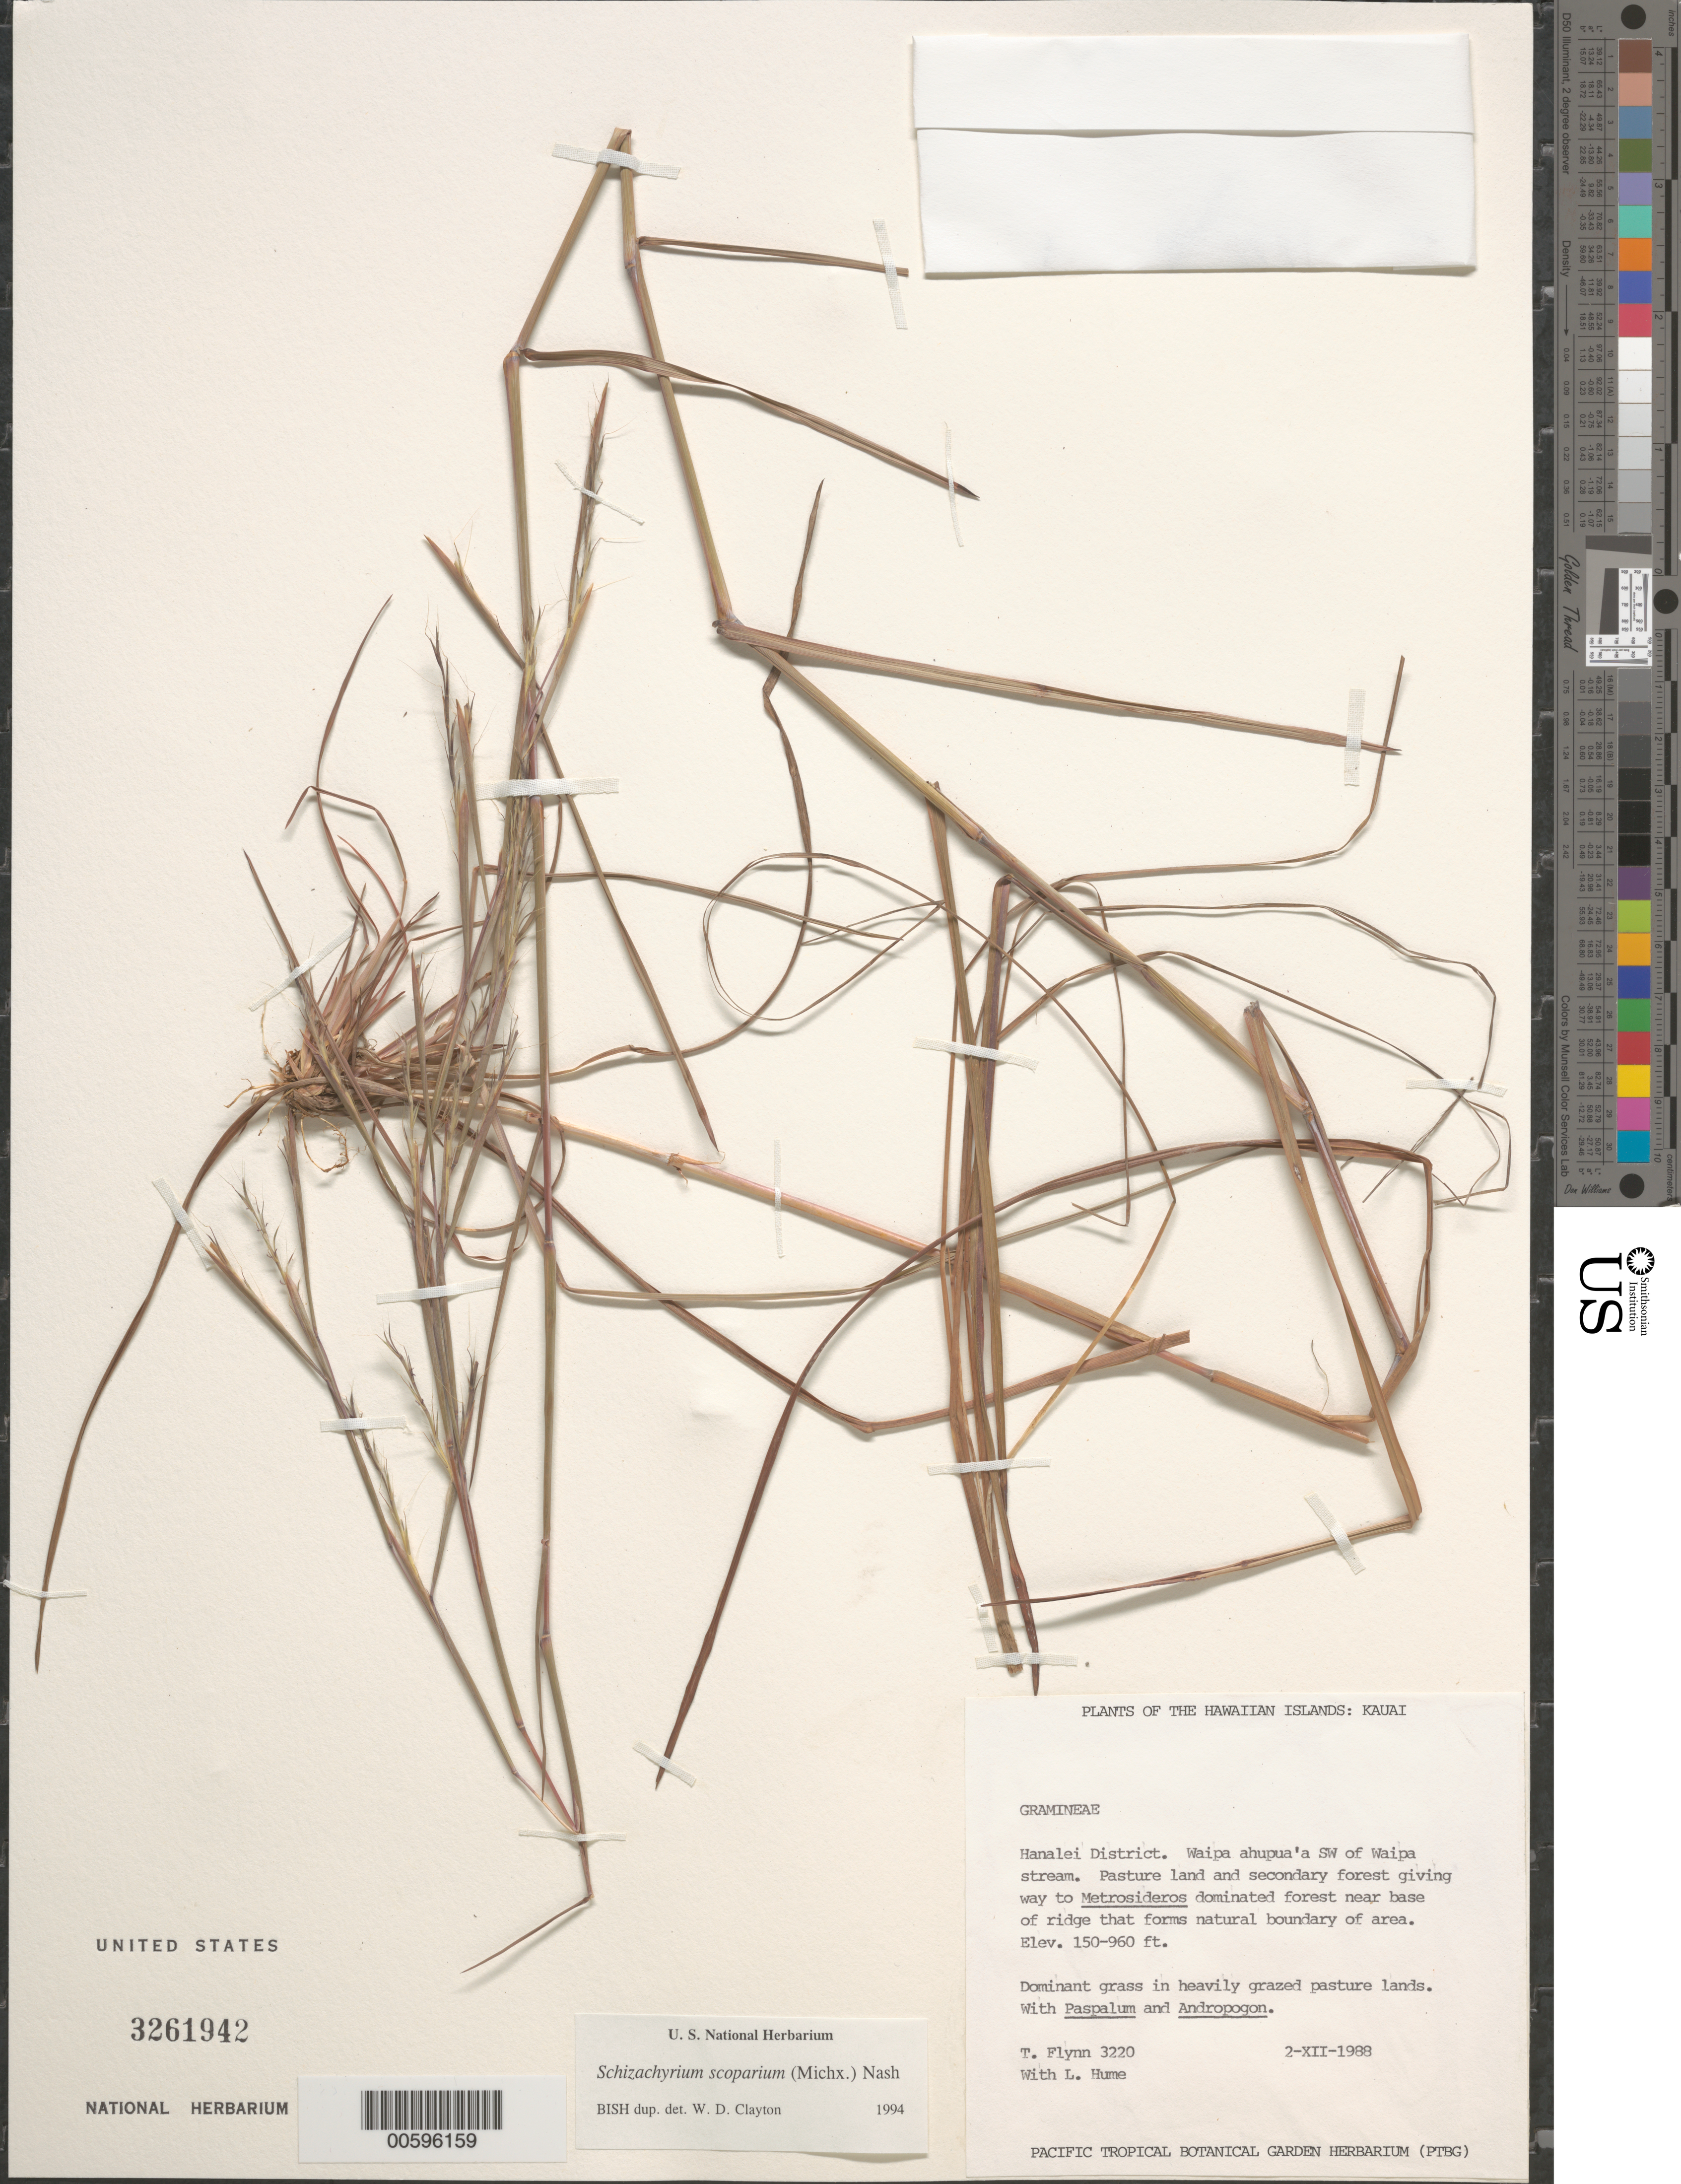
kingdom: Plantae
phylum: Tracheophyta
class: Liliopsida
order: Poales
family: Poaceae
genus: Schizachyrium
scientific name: Schizachyrium sanguineum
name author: (Retz.) Alston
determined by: Faccenda, K.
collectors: T. W. Flynn & L. Hume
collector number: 3220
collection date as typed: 2 Dec 1988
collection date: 1988-12-02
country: United States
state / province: Hawaii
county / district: Kauai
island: Kaua'i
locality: Hanalei Dist. Waipa ahupua'a SW of Waipa stream.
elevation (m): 46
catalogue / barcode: US 3261942